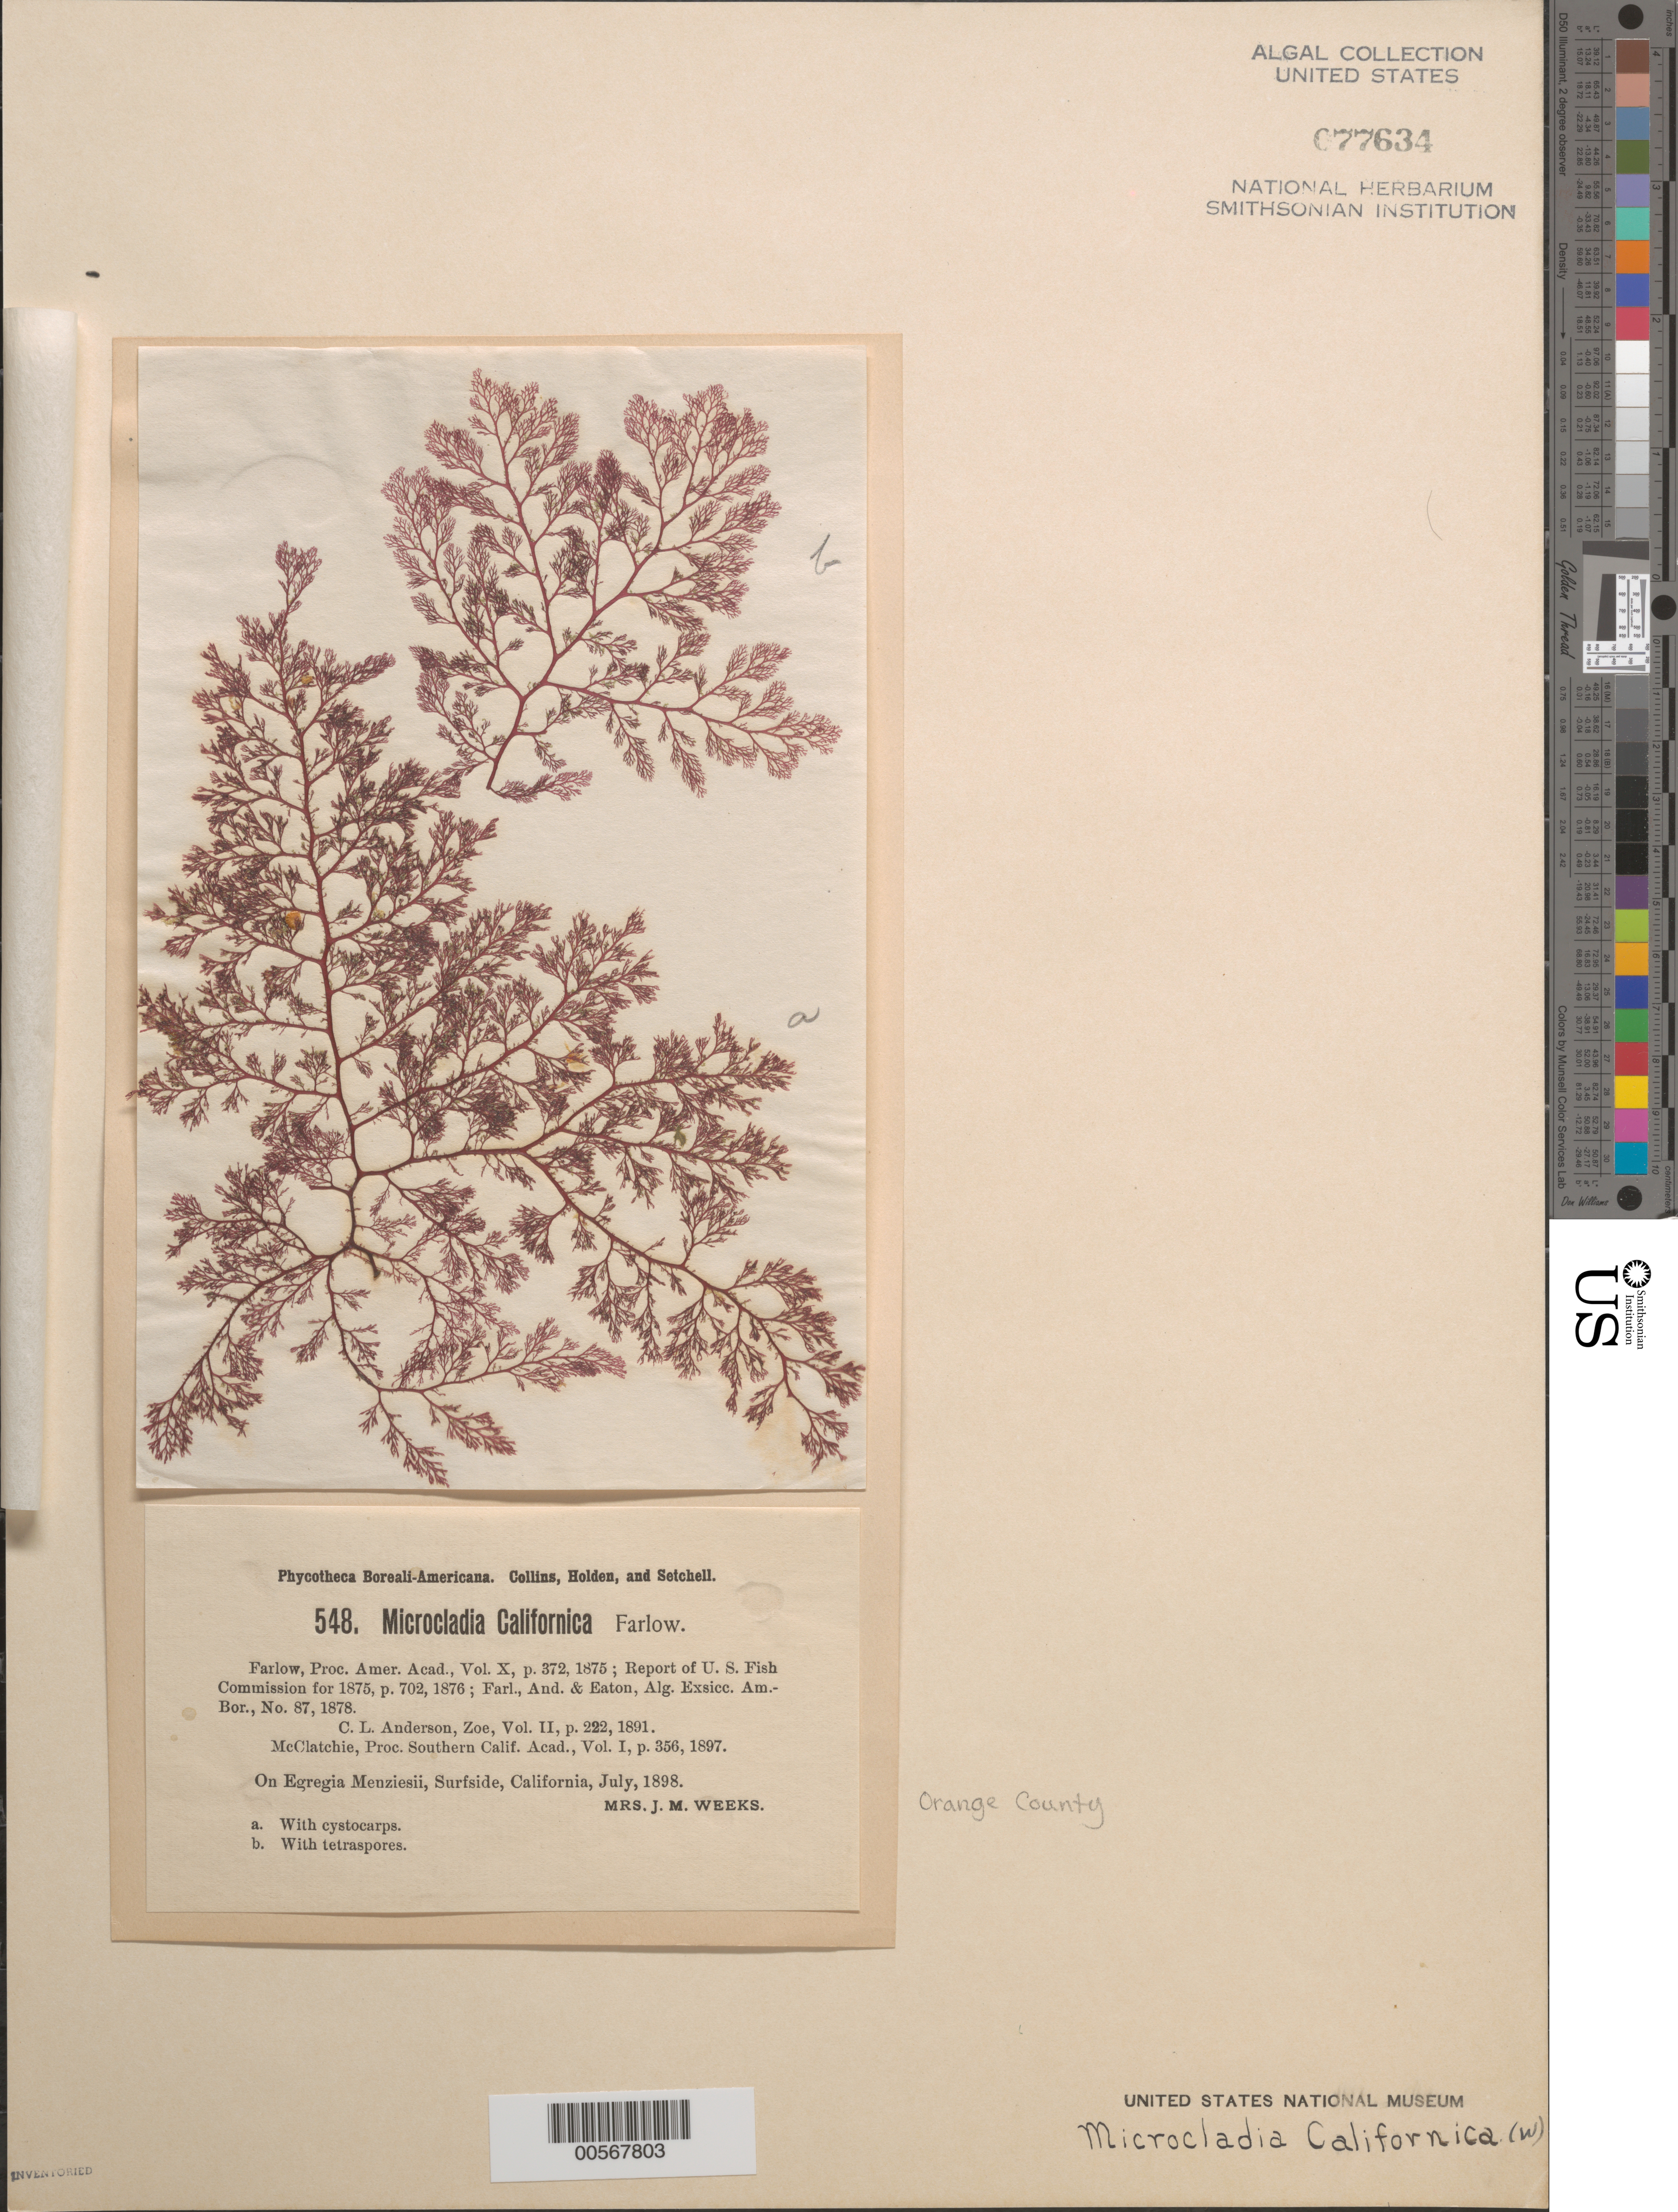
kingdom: Plantae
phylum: Rhodophyta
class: Florideophyceae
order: Ceramiales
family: Ceramiaceae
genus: Campylaephora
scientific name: Campylaephora californica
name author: (Farl.) T.O. Cho in T.O. Cho et al.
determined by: Algae name updating Project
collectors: Mrs. J. Weeks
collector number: PB-A 548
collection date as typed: Jul 1898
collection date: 1898-07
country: United States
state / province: California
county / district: Orange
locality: Surfside, Seal Beach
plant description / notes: Collins, Holden & Setchell, Phycotheca Boreali-Americana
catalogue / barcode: US 77634